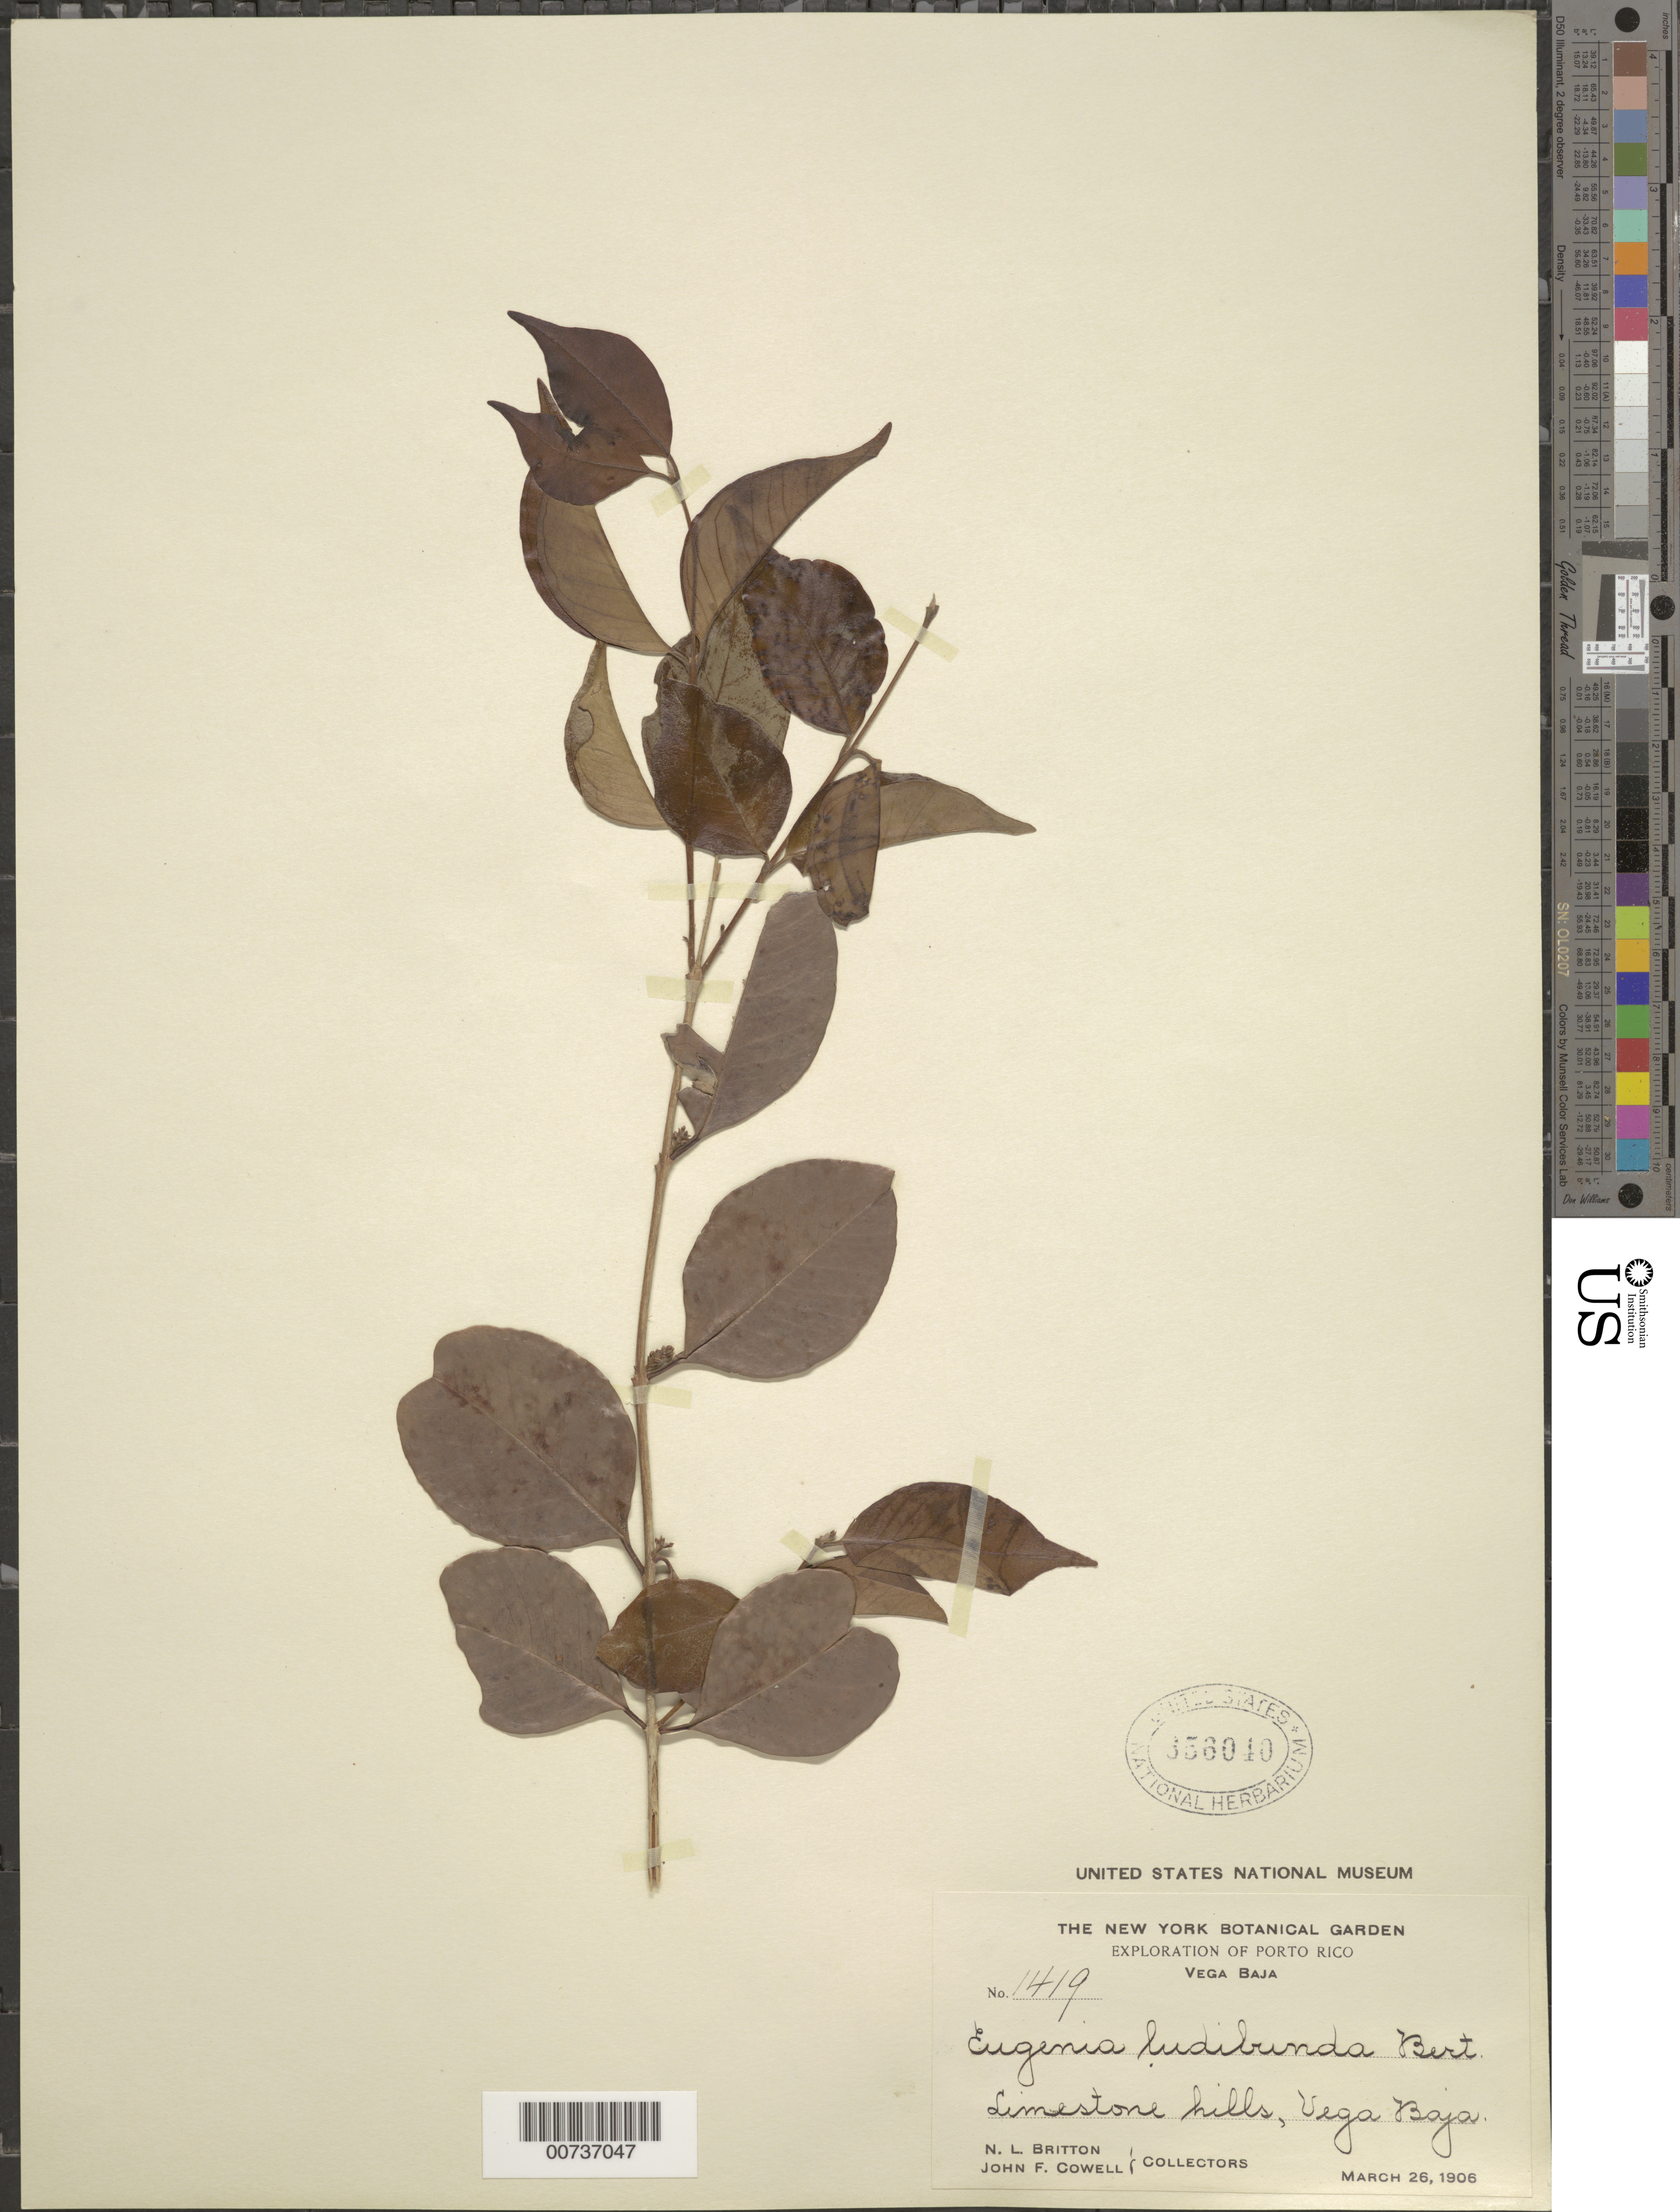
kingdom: Plantae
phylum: Tracheophyta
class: Magnoliopsida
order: Myrtales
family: Myrtaceae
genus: Eugenia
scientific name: Eugenia biflora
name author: (L.) DC.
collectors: N. Britton & J. F. Cowell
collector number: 1419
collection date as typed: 26 Mar 1906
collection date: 1906-03-26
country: Puerto Rico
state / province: Vega Baja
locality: Vega Baja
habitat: Limestone hills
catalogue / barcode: US 356040